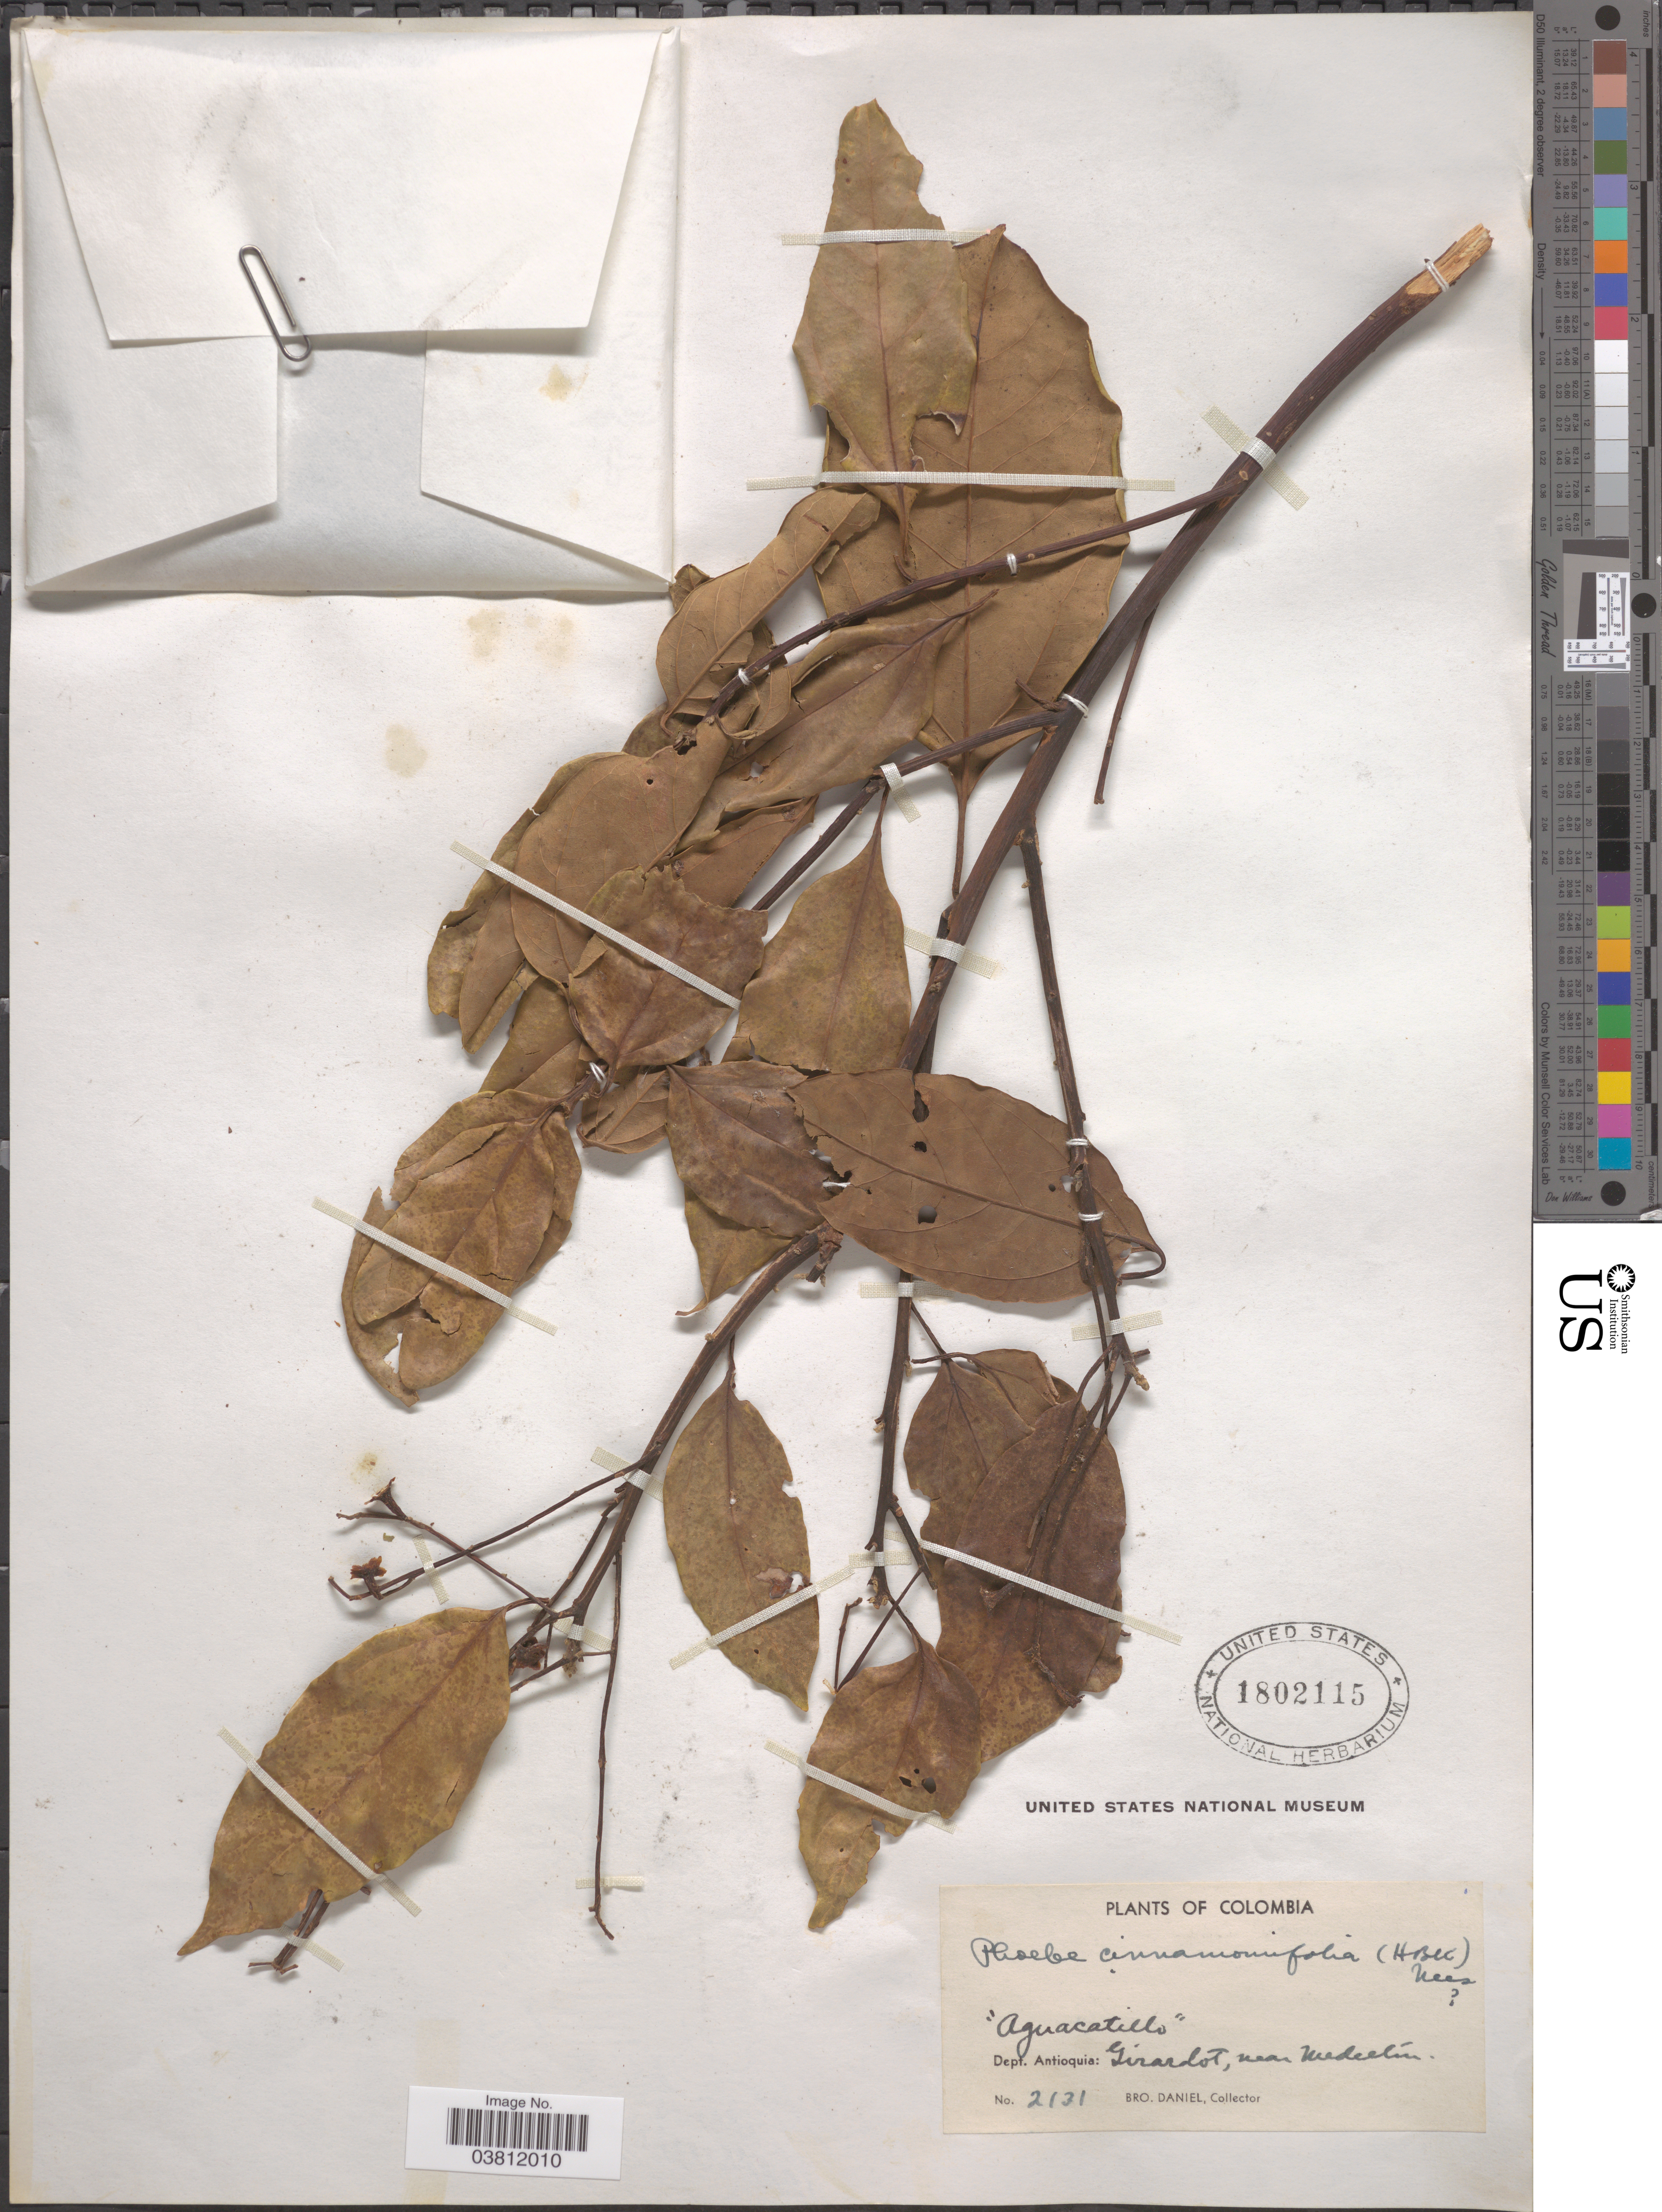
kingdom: Plantae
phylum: Tracheophyta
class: Magnoliopsida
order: Laurales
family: Lauraceae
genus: Phoebe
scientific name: Phoebe cinnamomifolia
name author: (Kunth) Nees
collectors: Bro. Daniel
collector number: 2131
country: Colombia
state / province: Antioquia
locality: Dept. Antioquia: Girardot, near Medellín.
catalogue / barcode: US 1802115